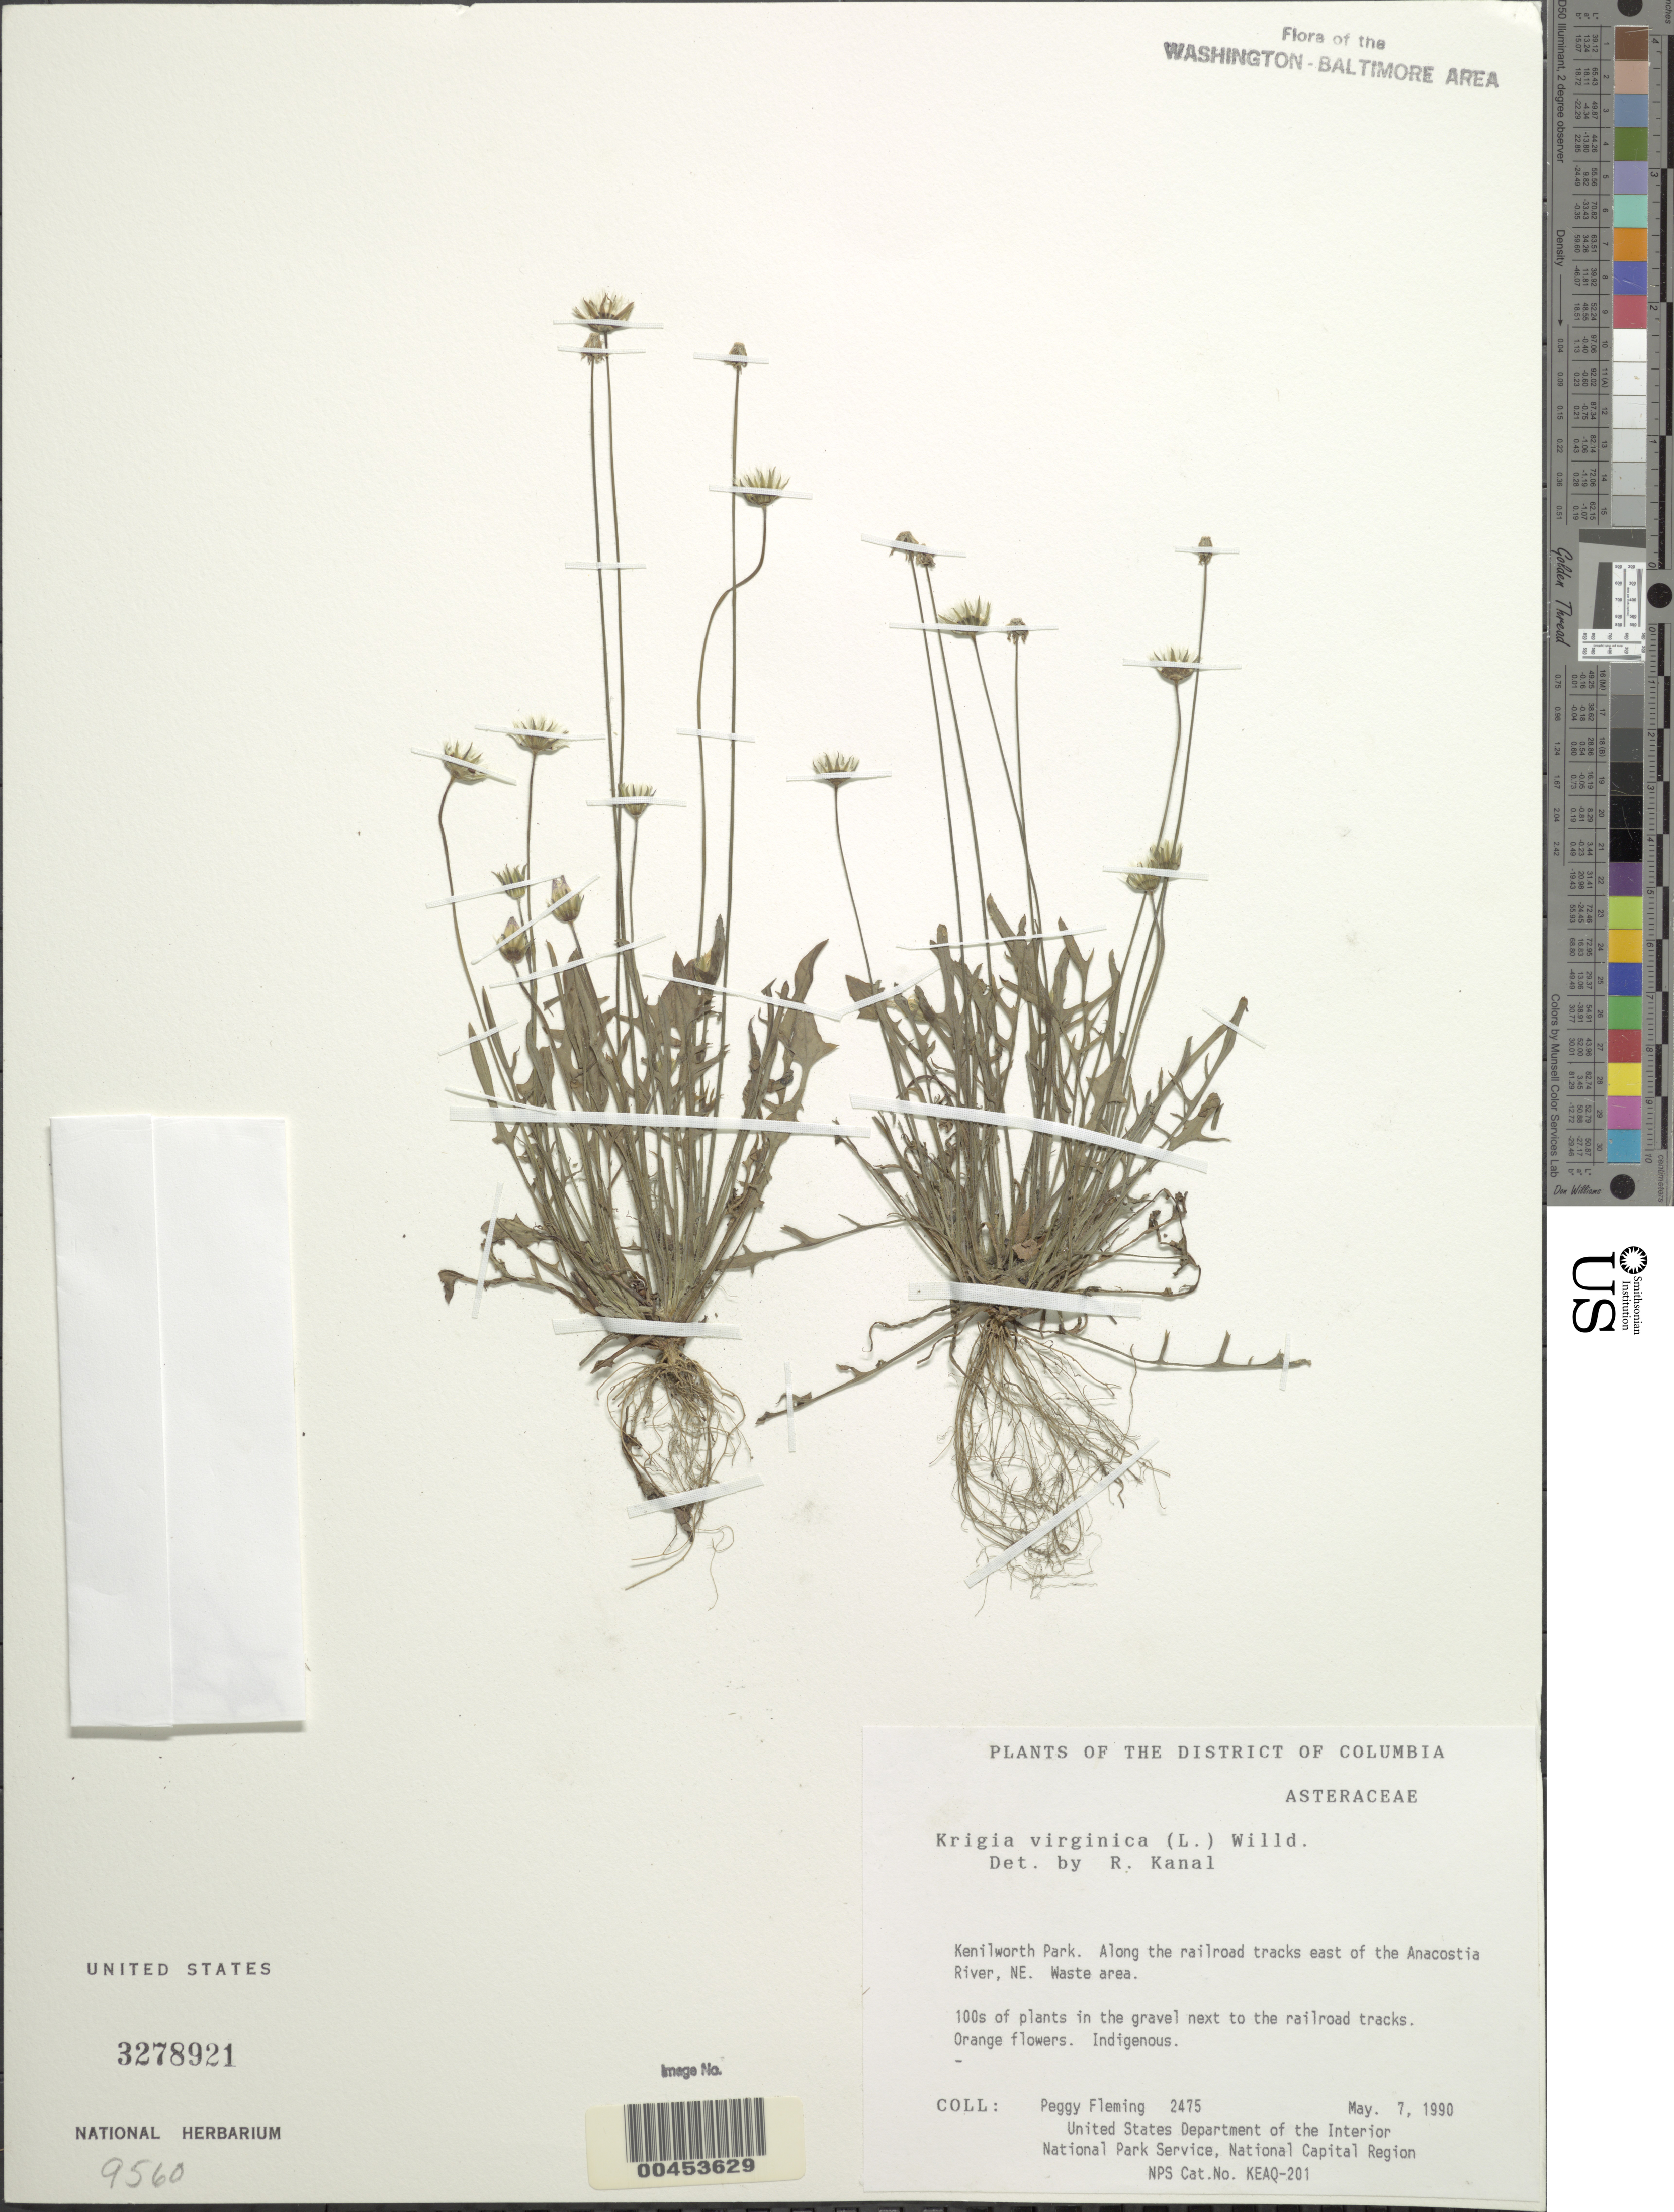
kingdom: Plantae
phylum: Tracheophyta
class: Magnoliopsida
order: Asterales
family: Asteraceae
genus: Krigia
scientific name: Krigia virginica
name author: (L.) Willd.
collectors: P. Fleming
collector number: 2475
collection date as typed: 07 May 1992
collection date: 1992-05-07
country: United States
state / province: District of Columbia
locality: Kenilworth Park, along the Railroad Tracks E of the Anacostia River, NE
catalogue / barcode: US 3278921